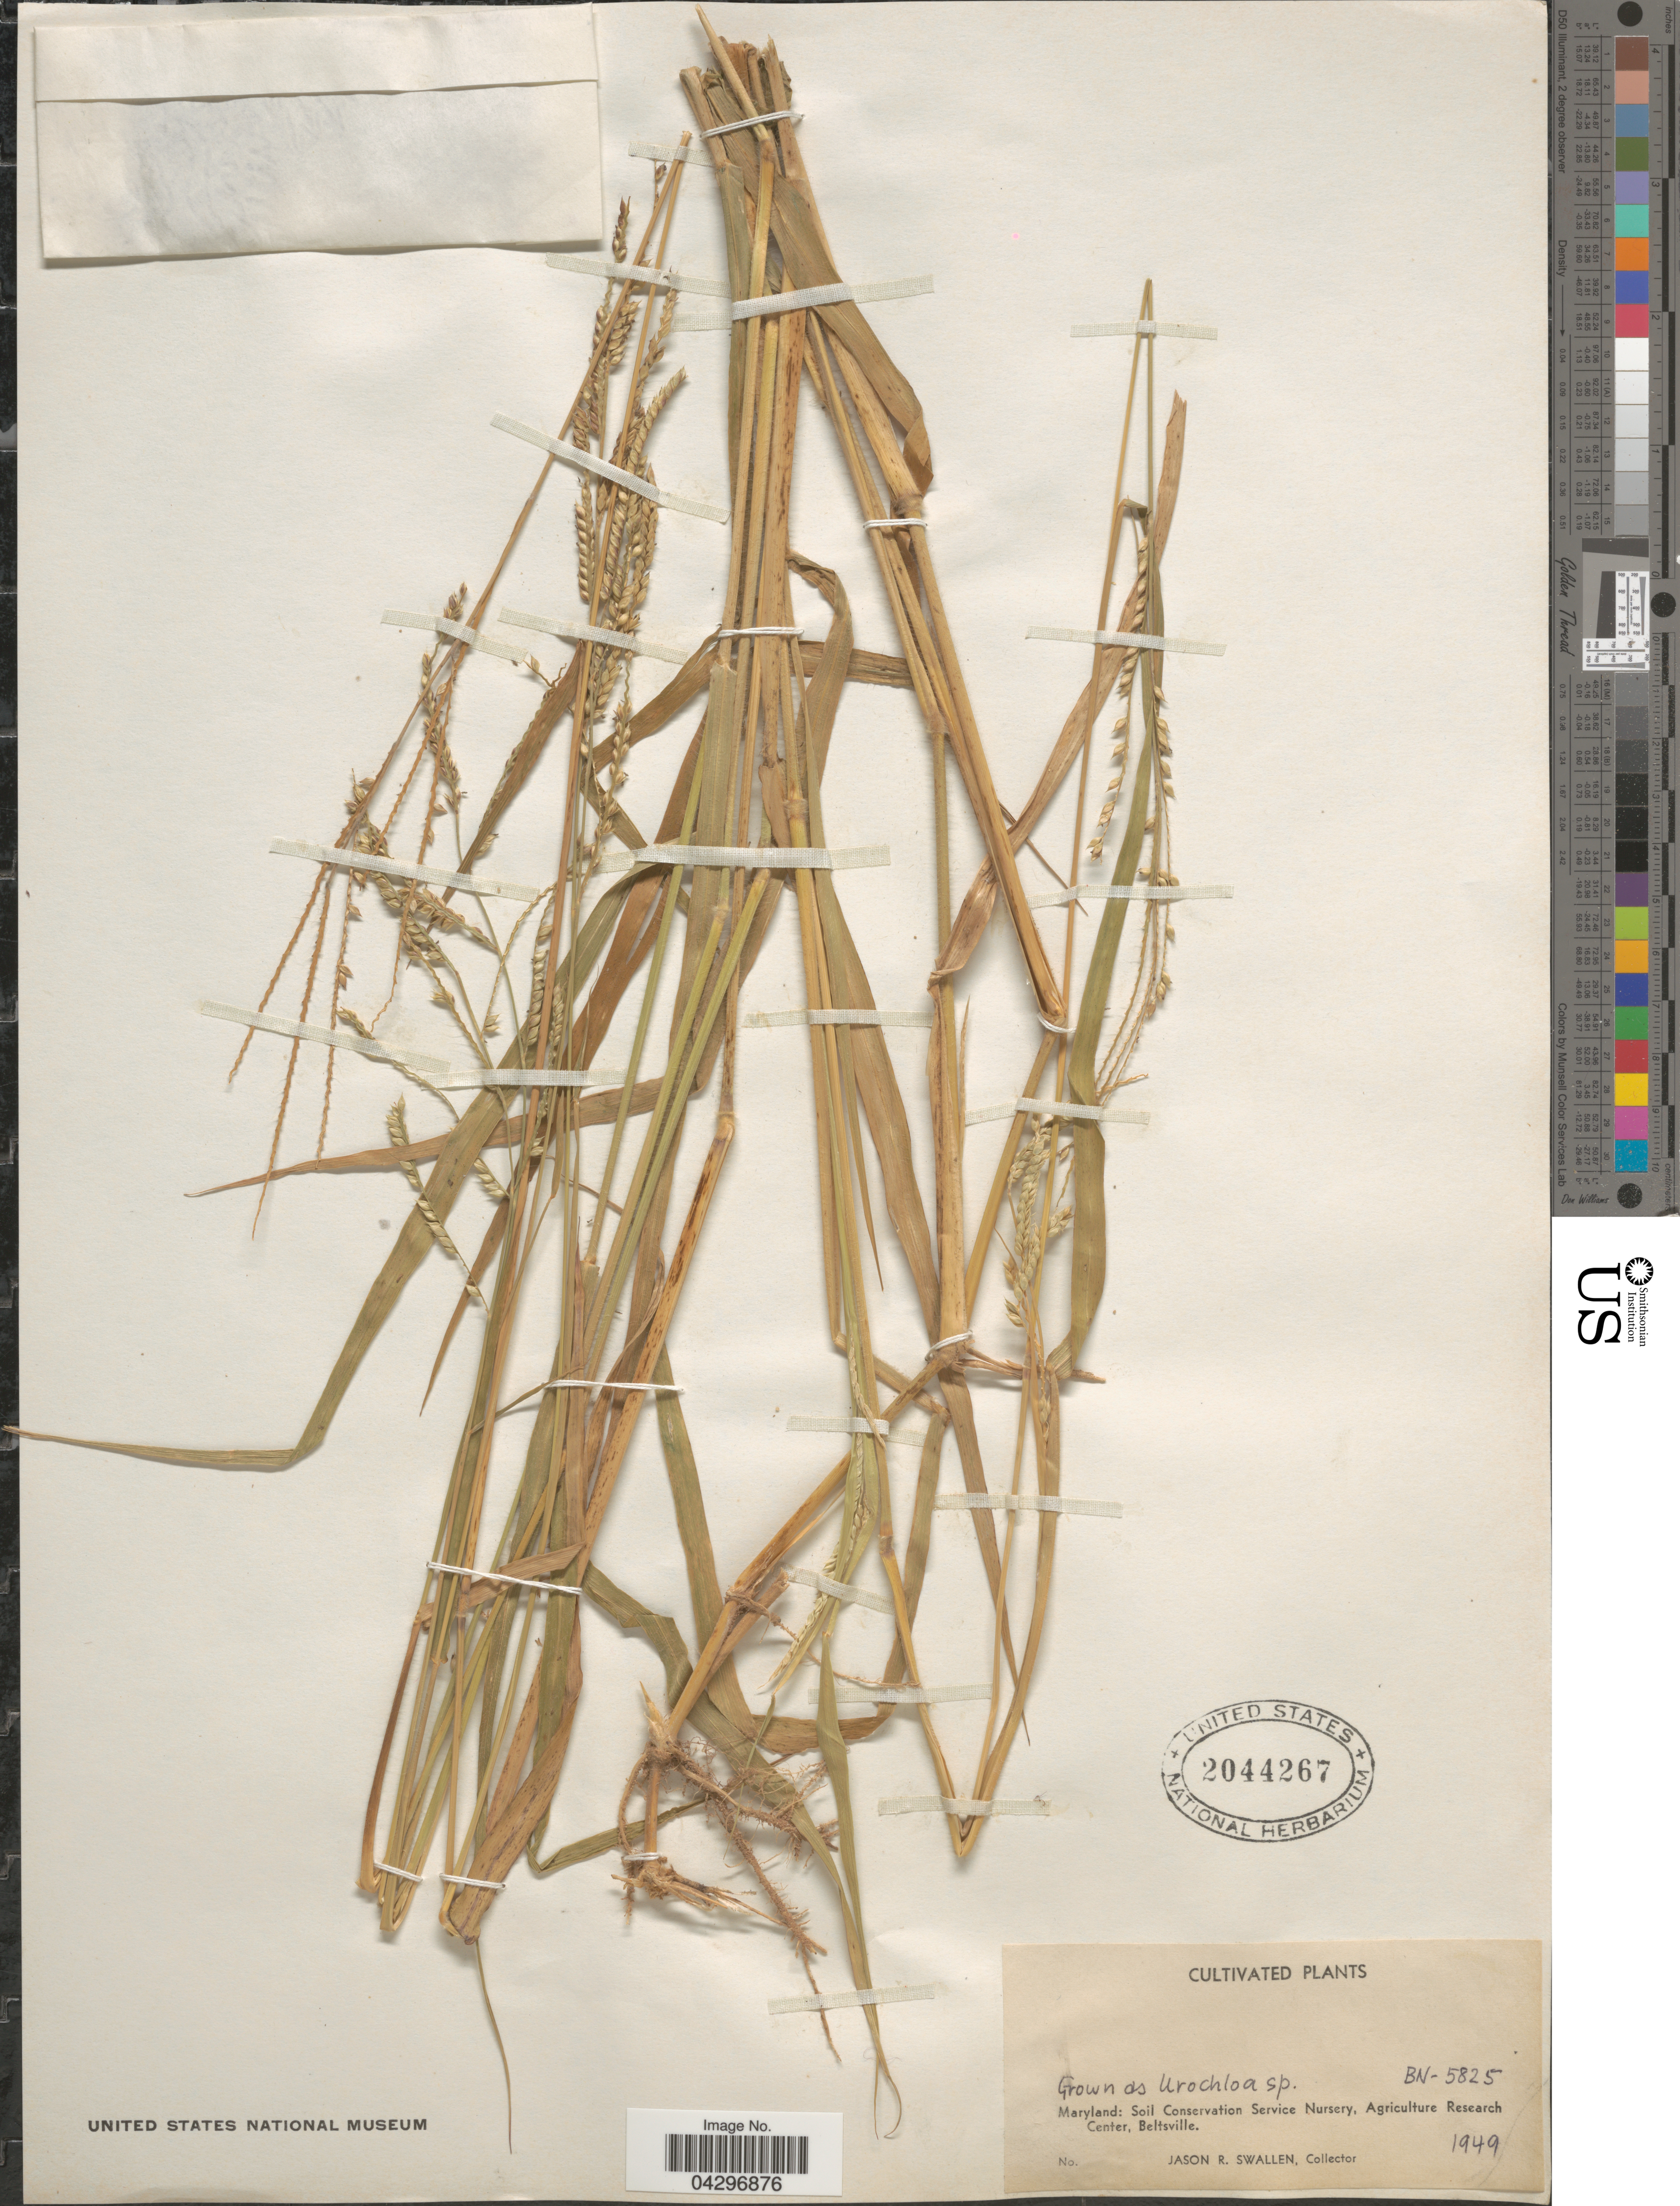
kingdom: Plantae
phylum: Tracheophyta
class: Liliopsida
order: Poales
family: Poaceae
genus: Urochloa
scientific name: Urochloa sp.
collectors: J. R. Swallen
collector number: BN-5825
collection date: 1949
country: United States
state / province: Maryland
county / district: Prince George's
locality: Soil Conservation Service Nursery, Agriculture Research Center, Beltsville.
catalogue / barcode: US 2044267